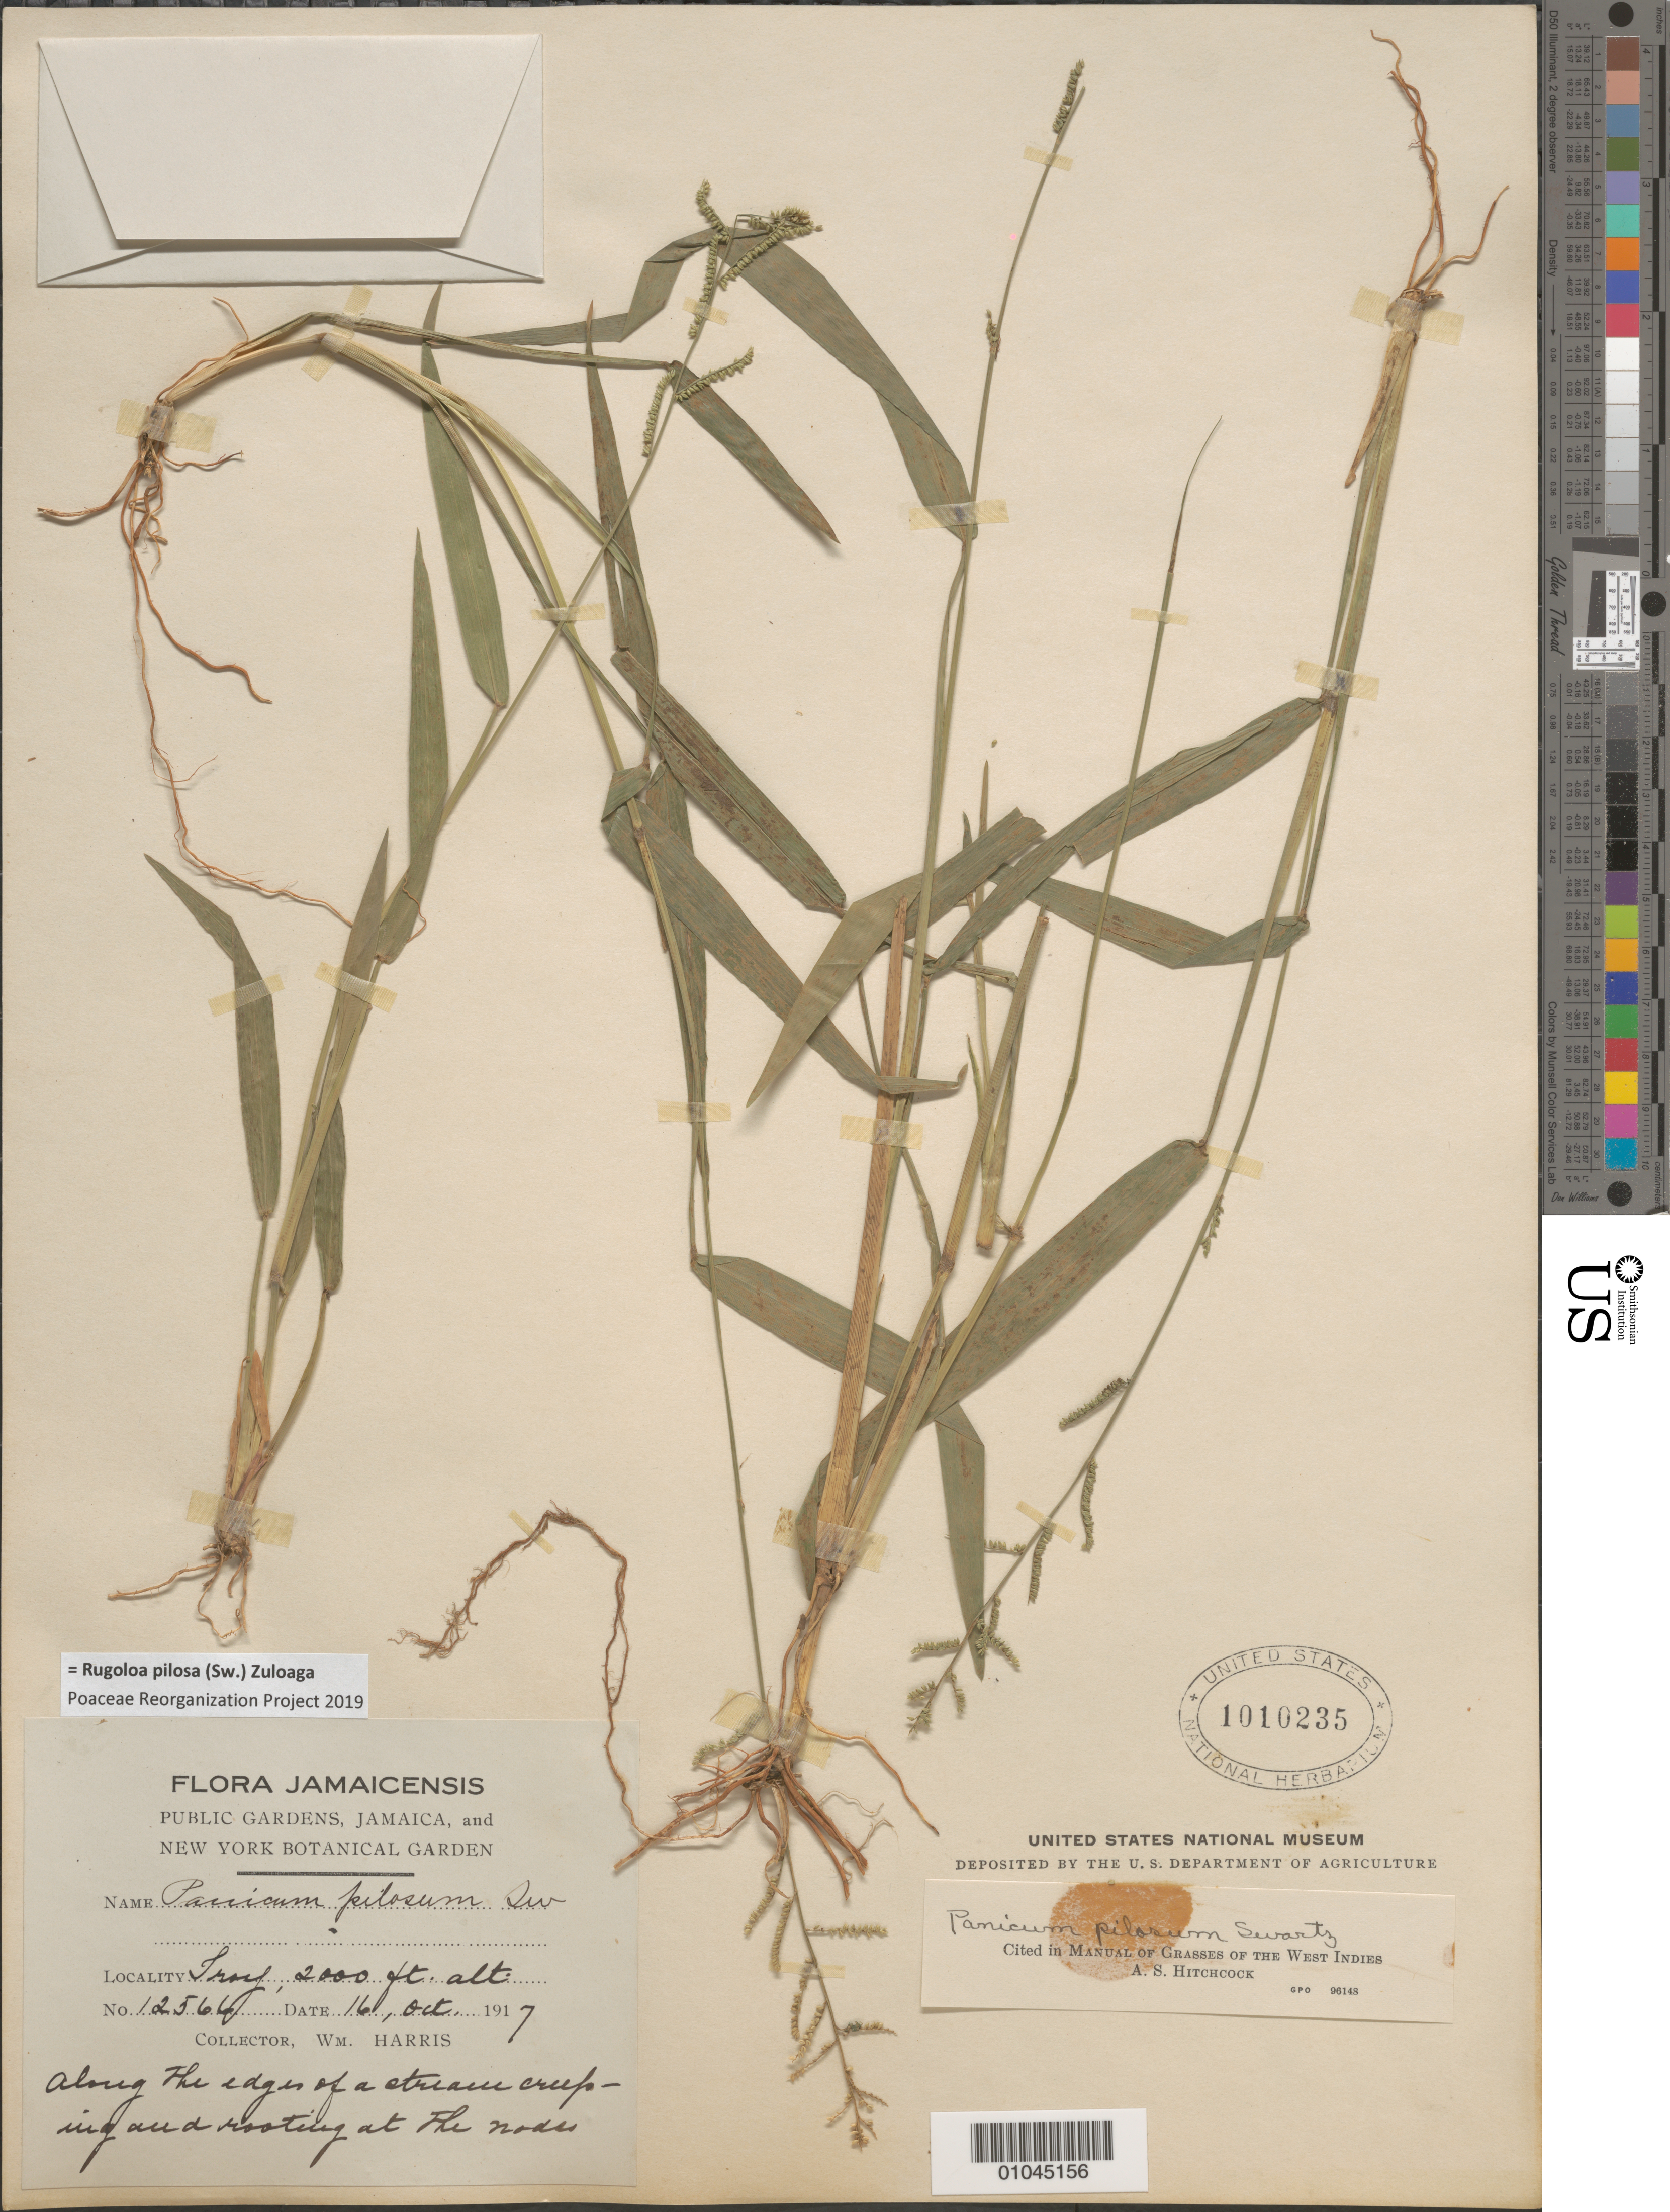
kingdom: Plantae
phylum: Tracheophyta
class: Liliopsida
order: Poales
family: Poaceae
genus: Panicum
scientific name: Panicum pilosum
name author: Sw.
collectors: W. Harris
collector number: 12564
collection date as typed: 16 Oct 1917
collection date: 1917-10-16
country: Jamaica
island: Jamaica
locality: Troy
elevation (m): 610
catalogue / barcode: US 1010235